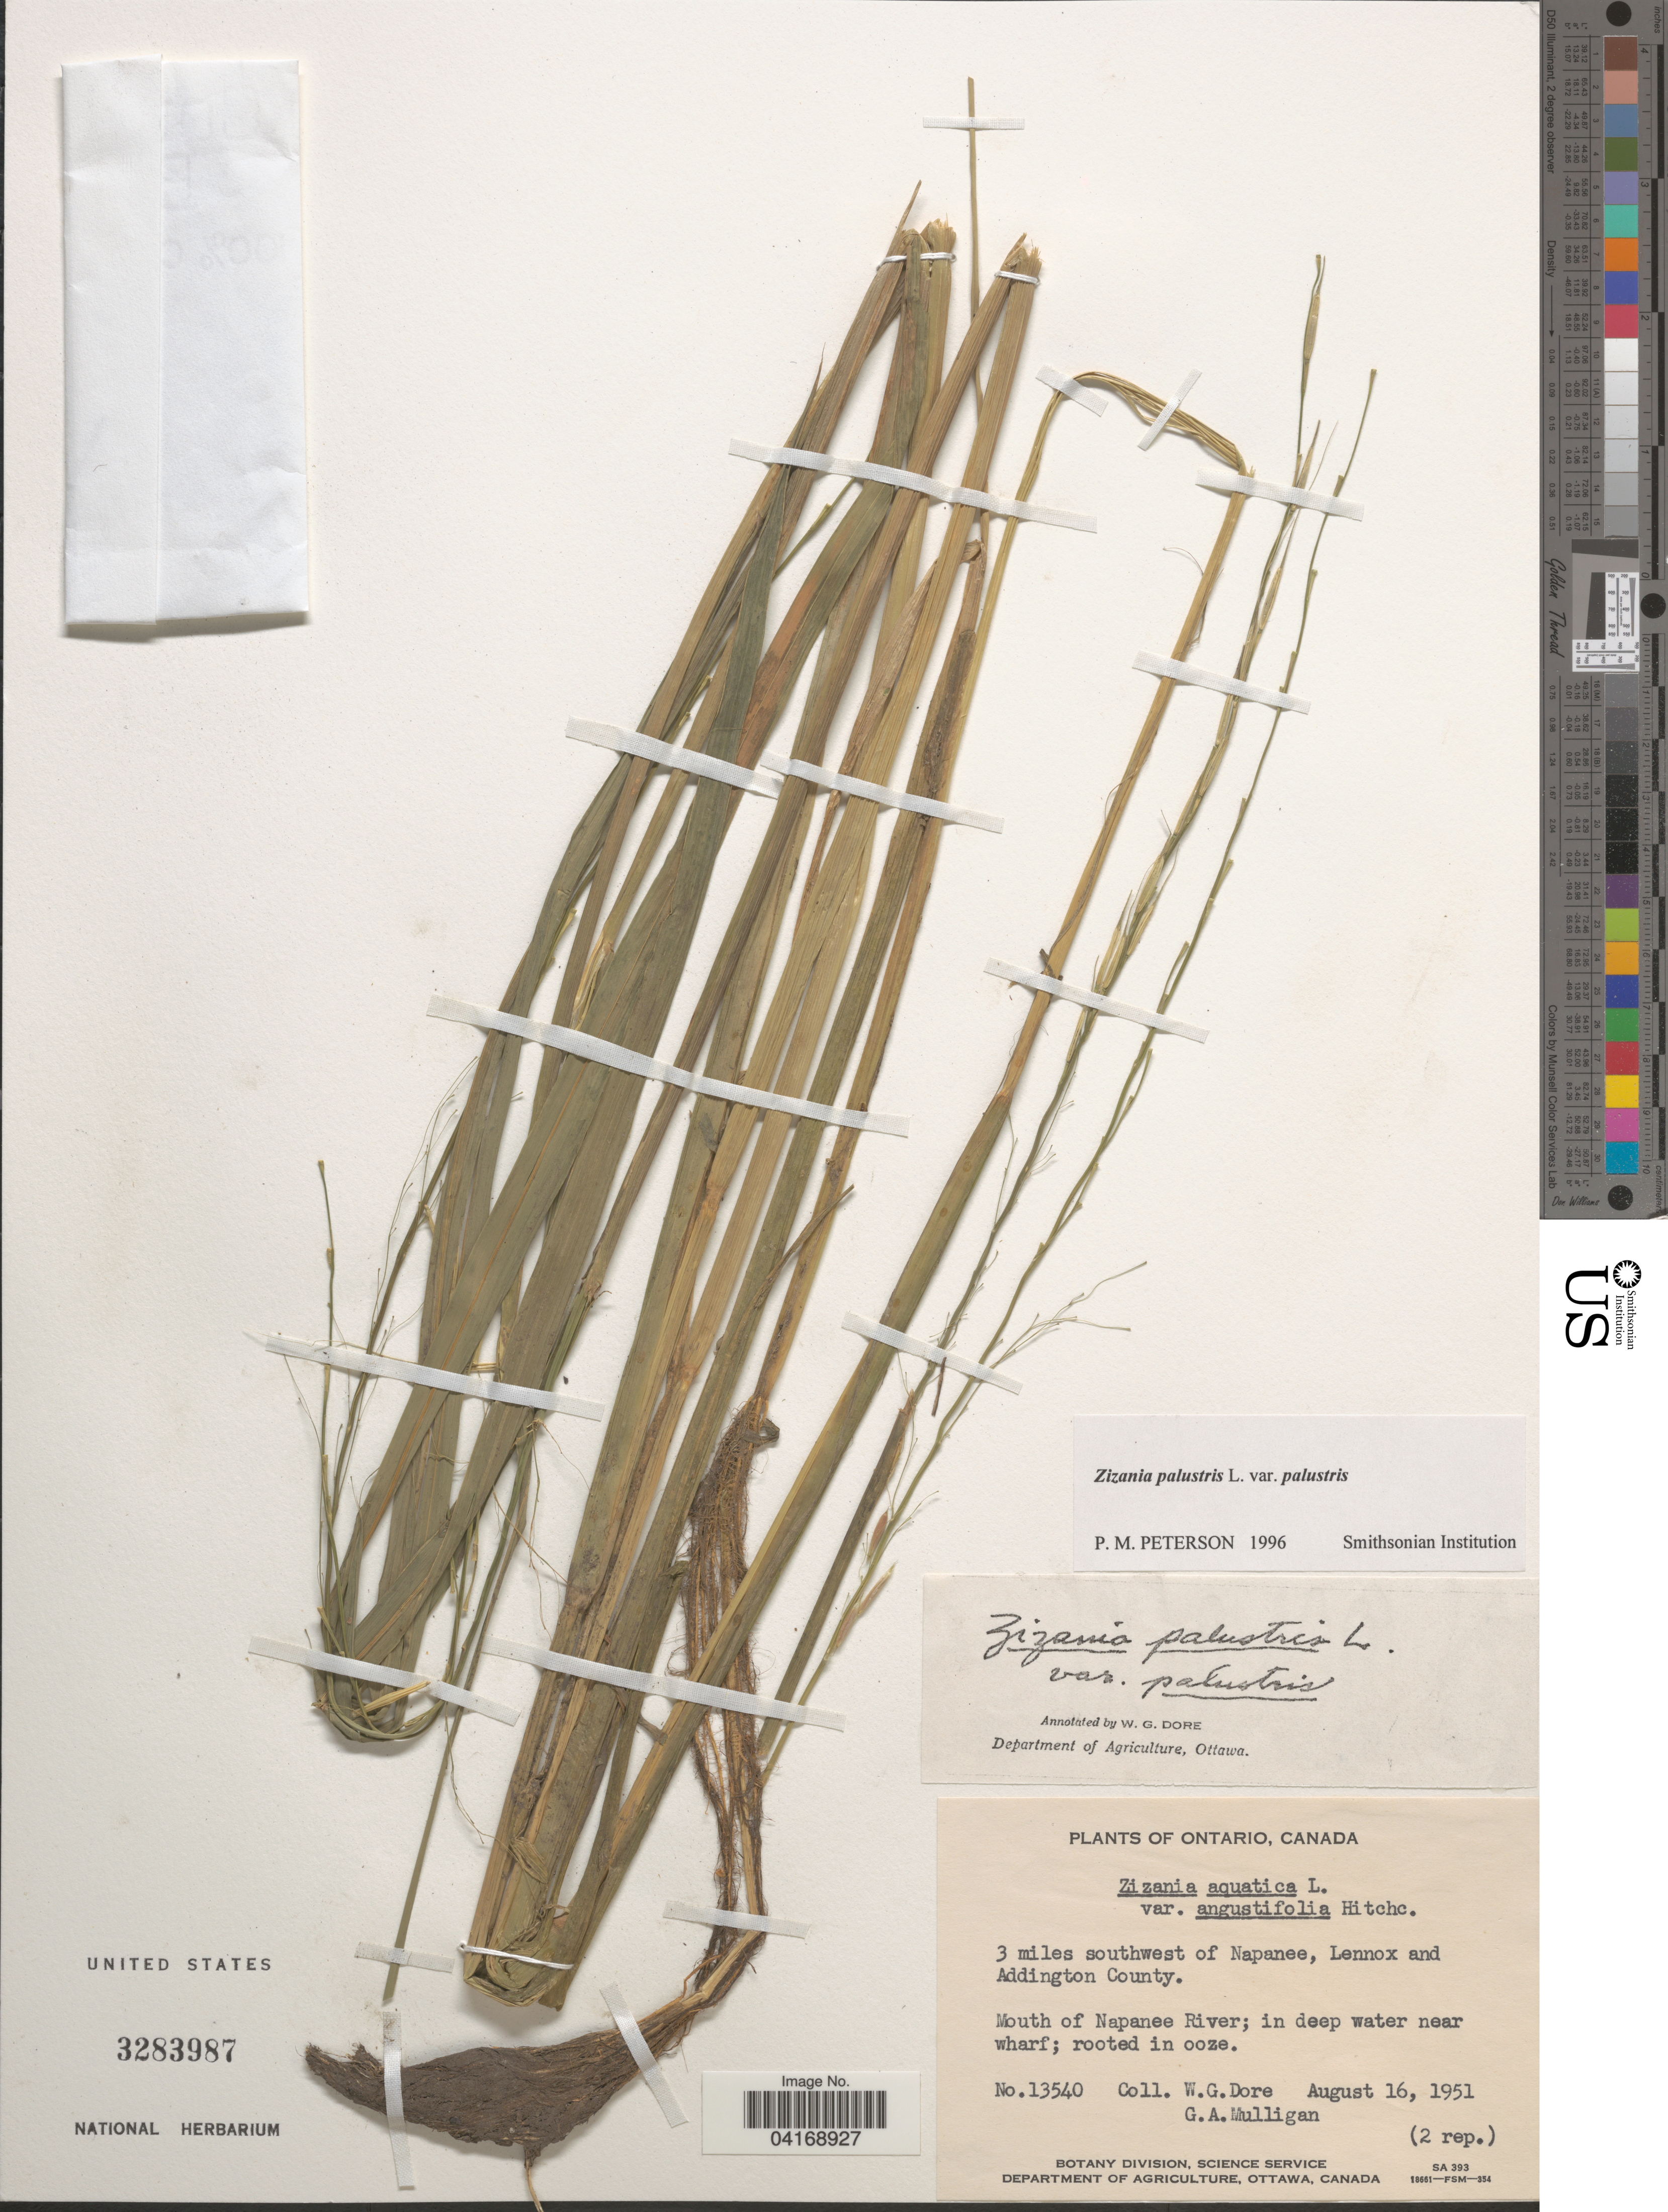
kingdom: Plantae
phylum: Tracheophyta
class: Liliopsida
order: Poales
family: Poaceae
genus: Zizania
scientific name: Zizania palustris var. palustris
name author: L.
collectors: W. Dore & G. Mulligan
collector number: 13540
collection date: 1951-08-16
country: Canada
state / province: Ontario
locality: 3 miles southwest of Napanee, Lennox and Addington County. Mouth of Napanee River.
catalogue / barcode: US 3283987